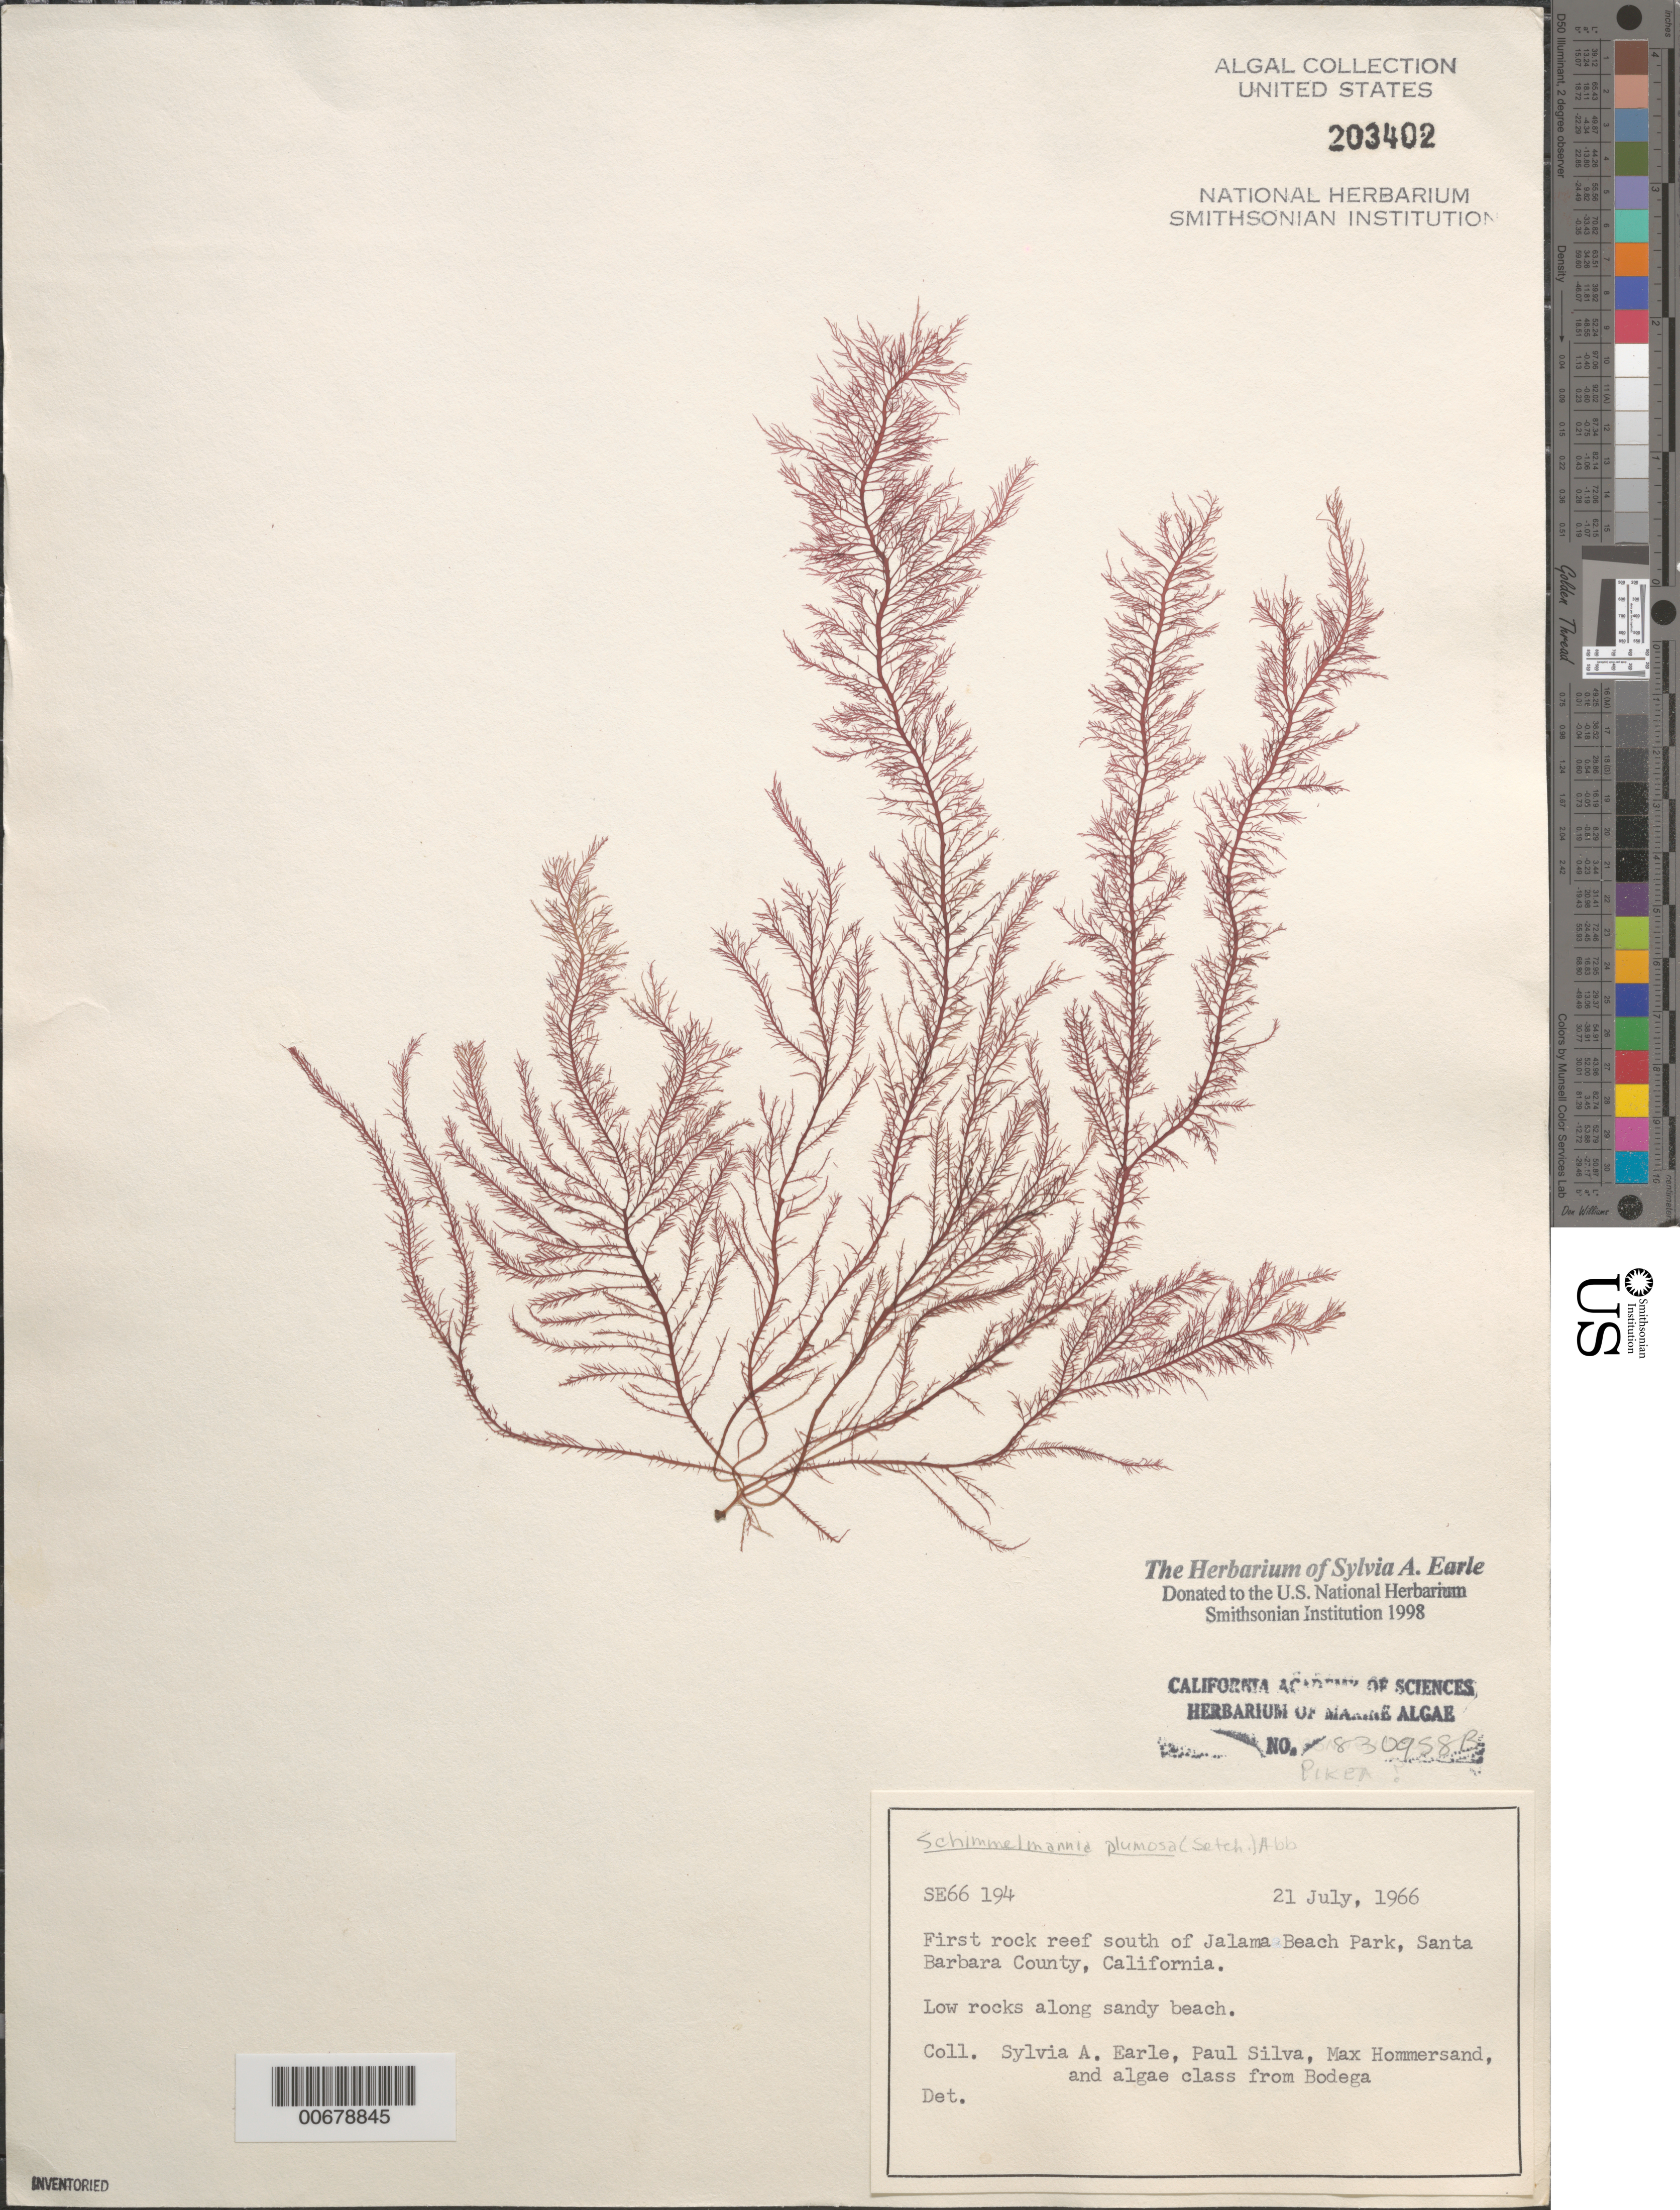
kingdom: Plantae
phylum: Rhodophyta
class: Florideophyceae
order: Gigartinales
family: Gloiosiphoniaceae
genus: Schimmelmannia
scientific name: Schimmelmannia plumosa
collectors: S. A. Earle, P. C. Silva, M. H. Hommersand & Bodega Algae Class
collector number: SE 66194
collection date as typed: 21 Jul 1966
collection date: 1966-07-21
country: United States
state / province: California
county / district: Santa Barbara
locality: Reef south of Jalama Beach Park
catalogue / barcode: US 203402